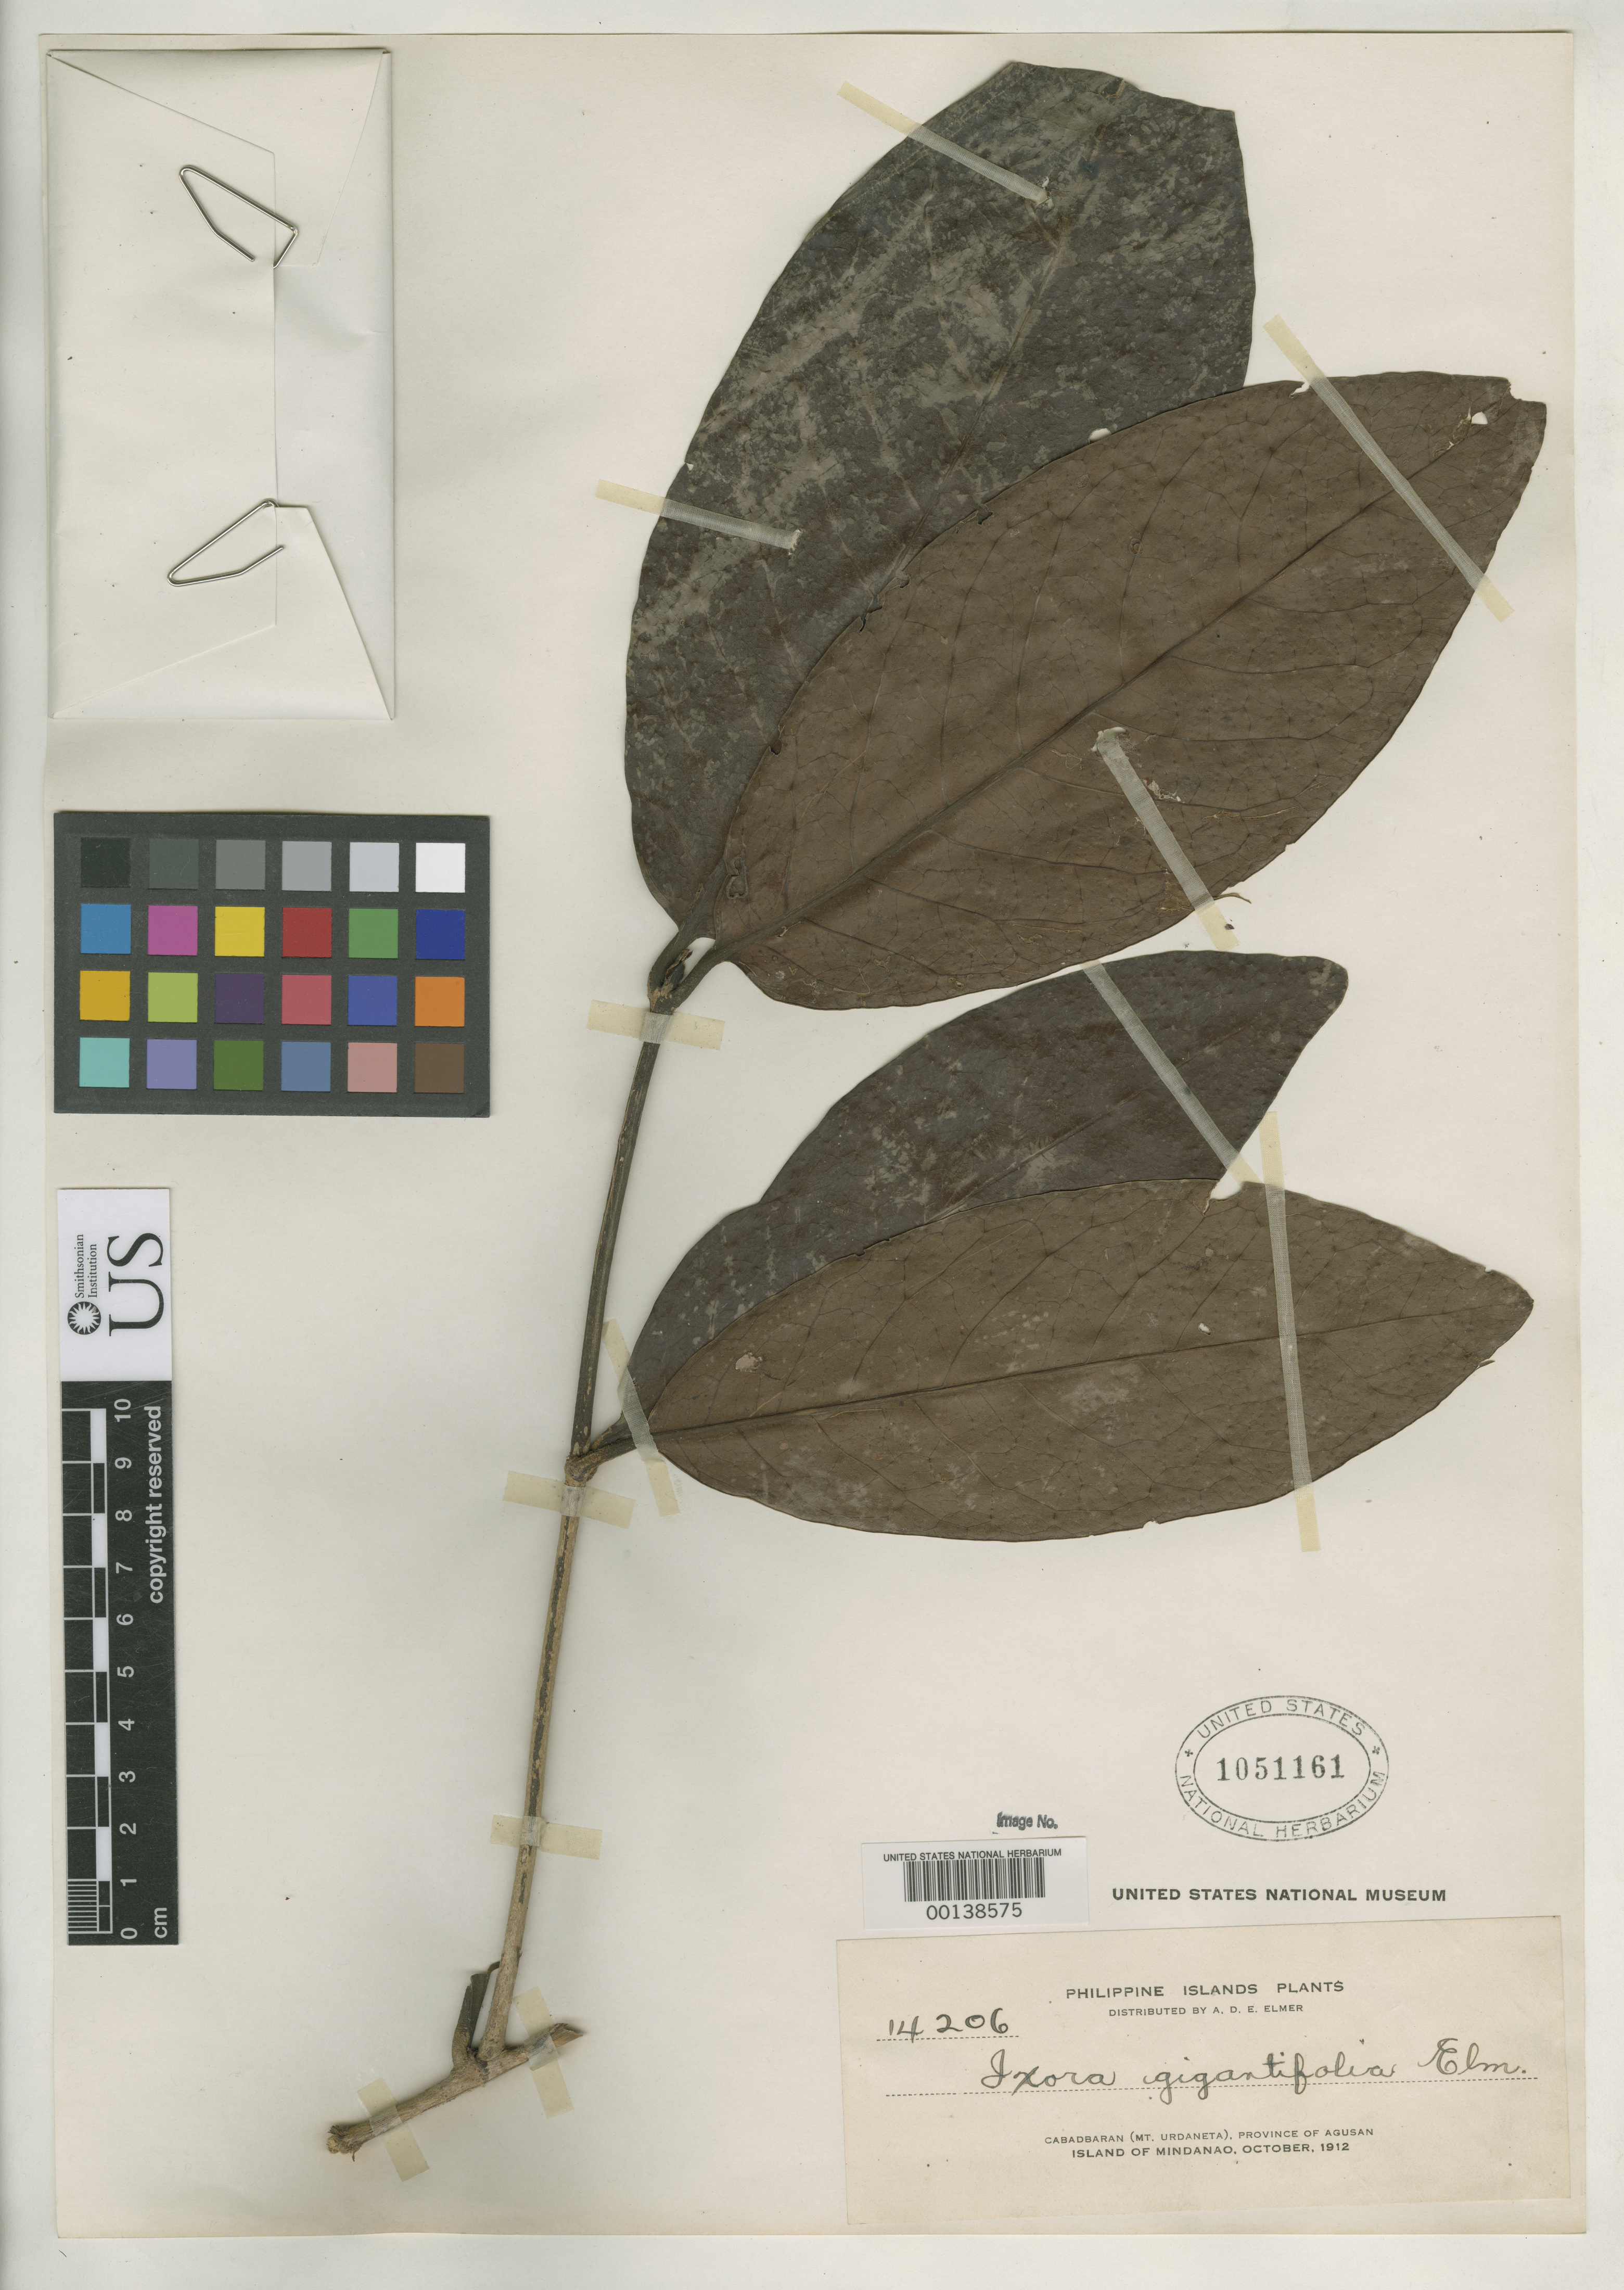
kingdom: Plantae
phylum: Tracheophyta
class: Magnoliopsida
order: Gentianales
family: Rubiaceae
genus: Ixora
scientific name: Ixora gigantifolia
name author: Elmer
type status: Isotype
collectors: A. D. E. Elmer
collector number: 14206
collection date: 1912-10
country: Philippines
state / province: Caraga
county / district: Agusan del Norte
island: Mindanao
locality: Cabadbaran (Mt. Urdaneta), Province of Agusan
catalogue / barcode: US 1051161